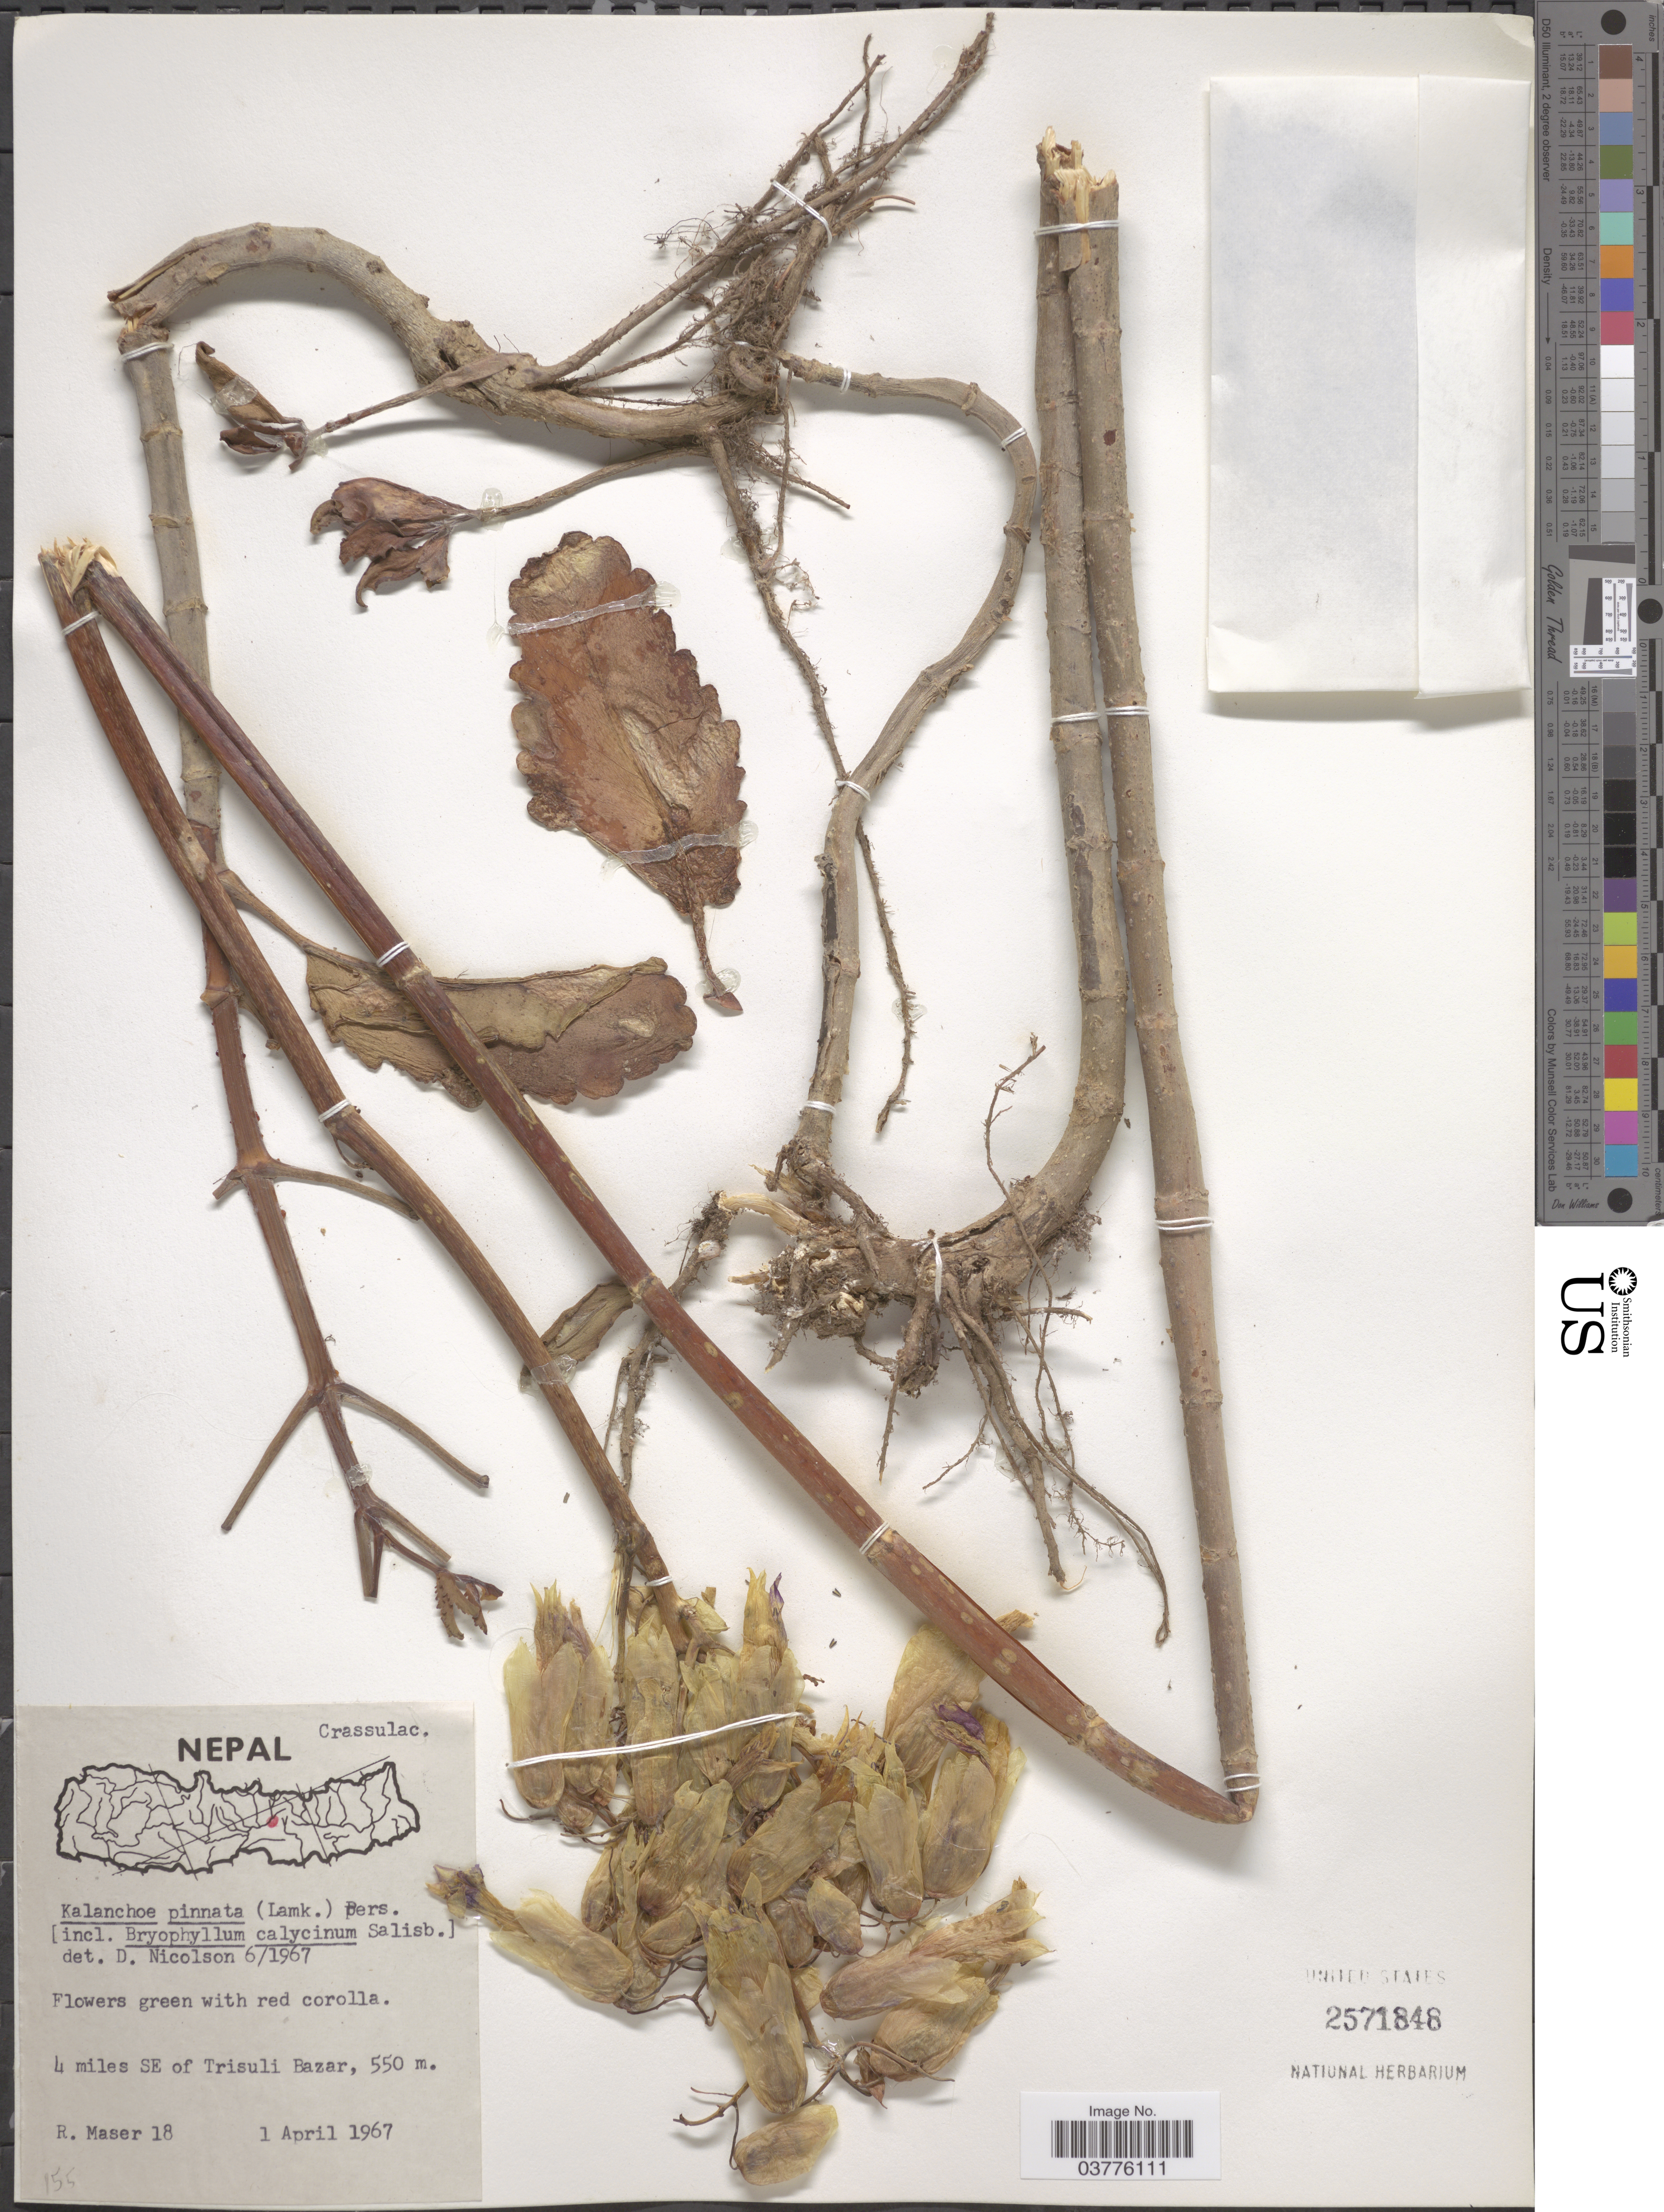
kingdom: Plantae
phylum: Tracheophyta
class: Magnoliopsida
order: Saxifragales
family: Crassulaceae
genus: Kalanchoe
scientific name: Kalanchoe pinnata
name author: (Lam.) Pers.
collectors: R. Maser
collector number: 18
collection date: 1967-04-01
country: Nepal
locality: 4 miles SE of Trisuli Bazar.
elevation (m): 550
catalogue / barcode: US 2571848